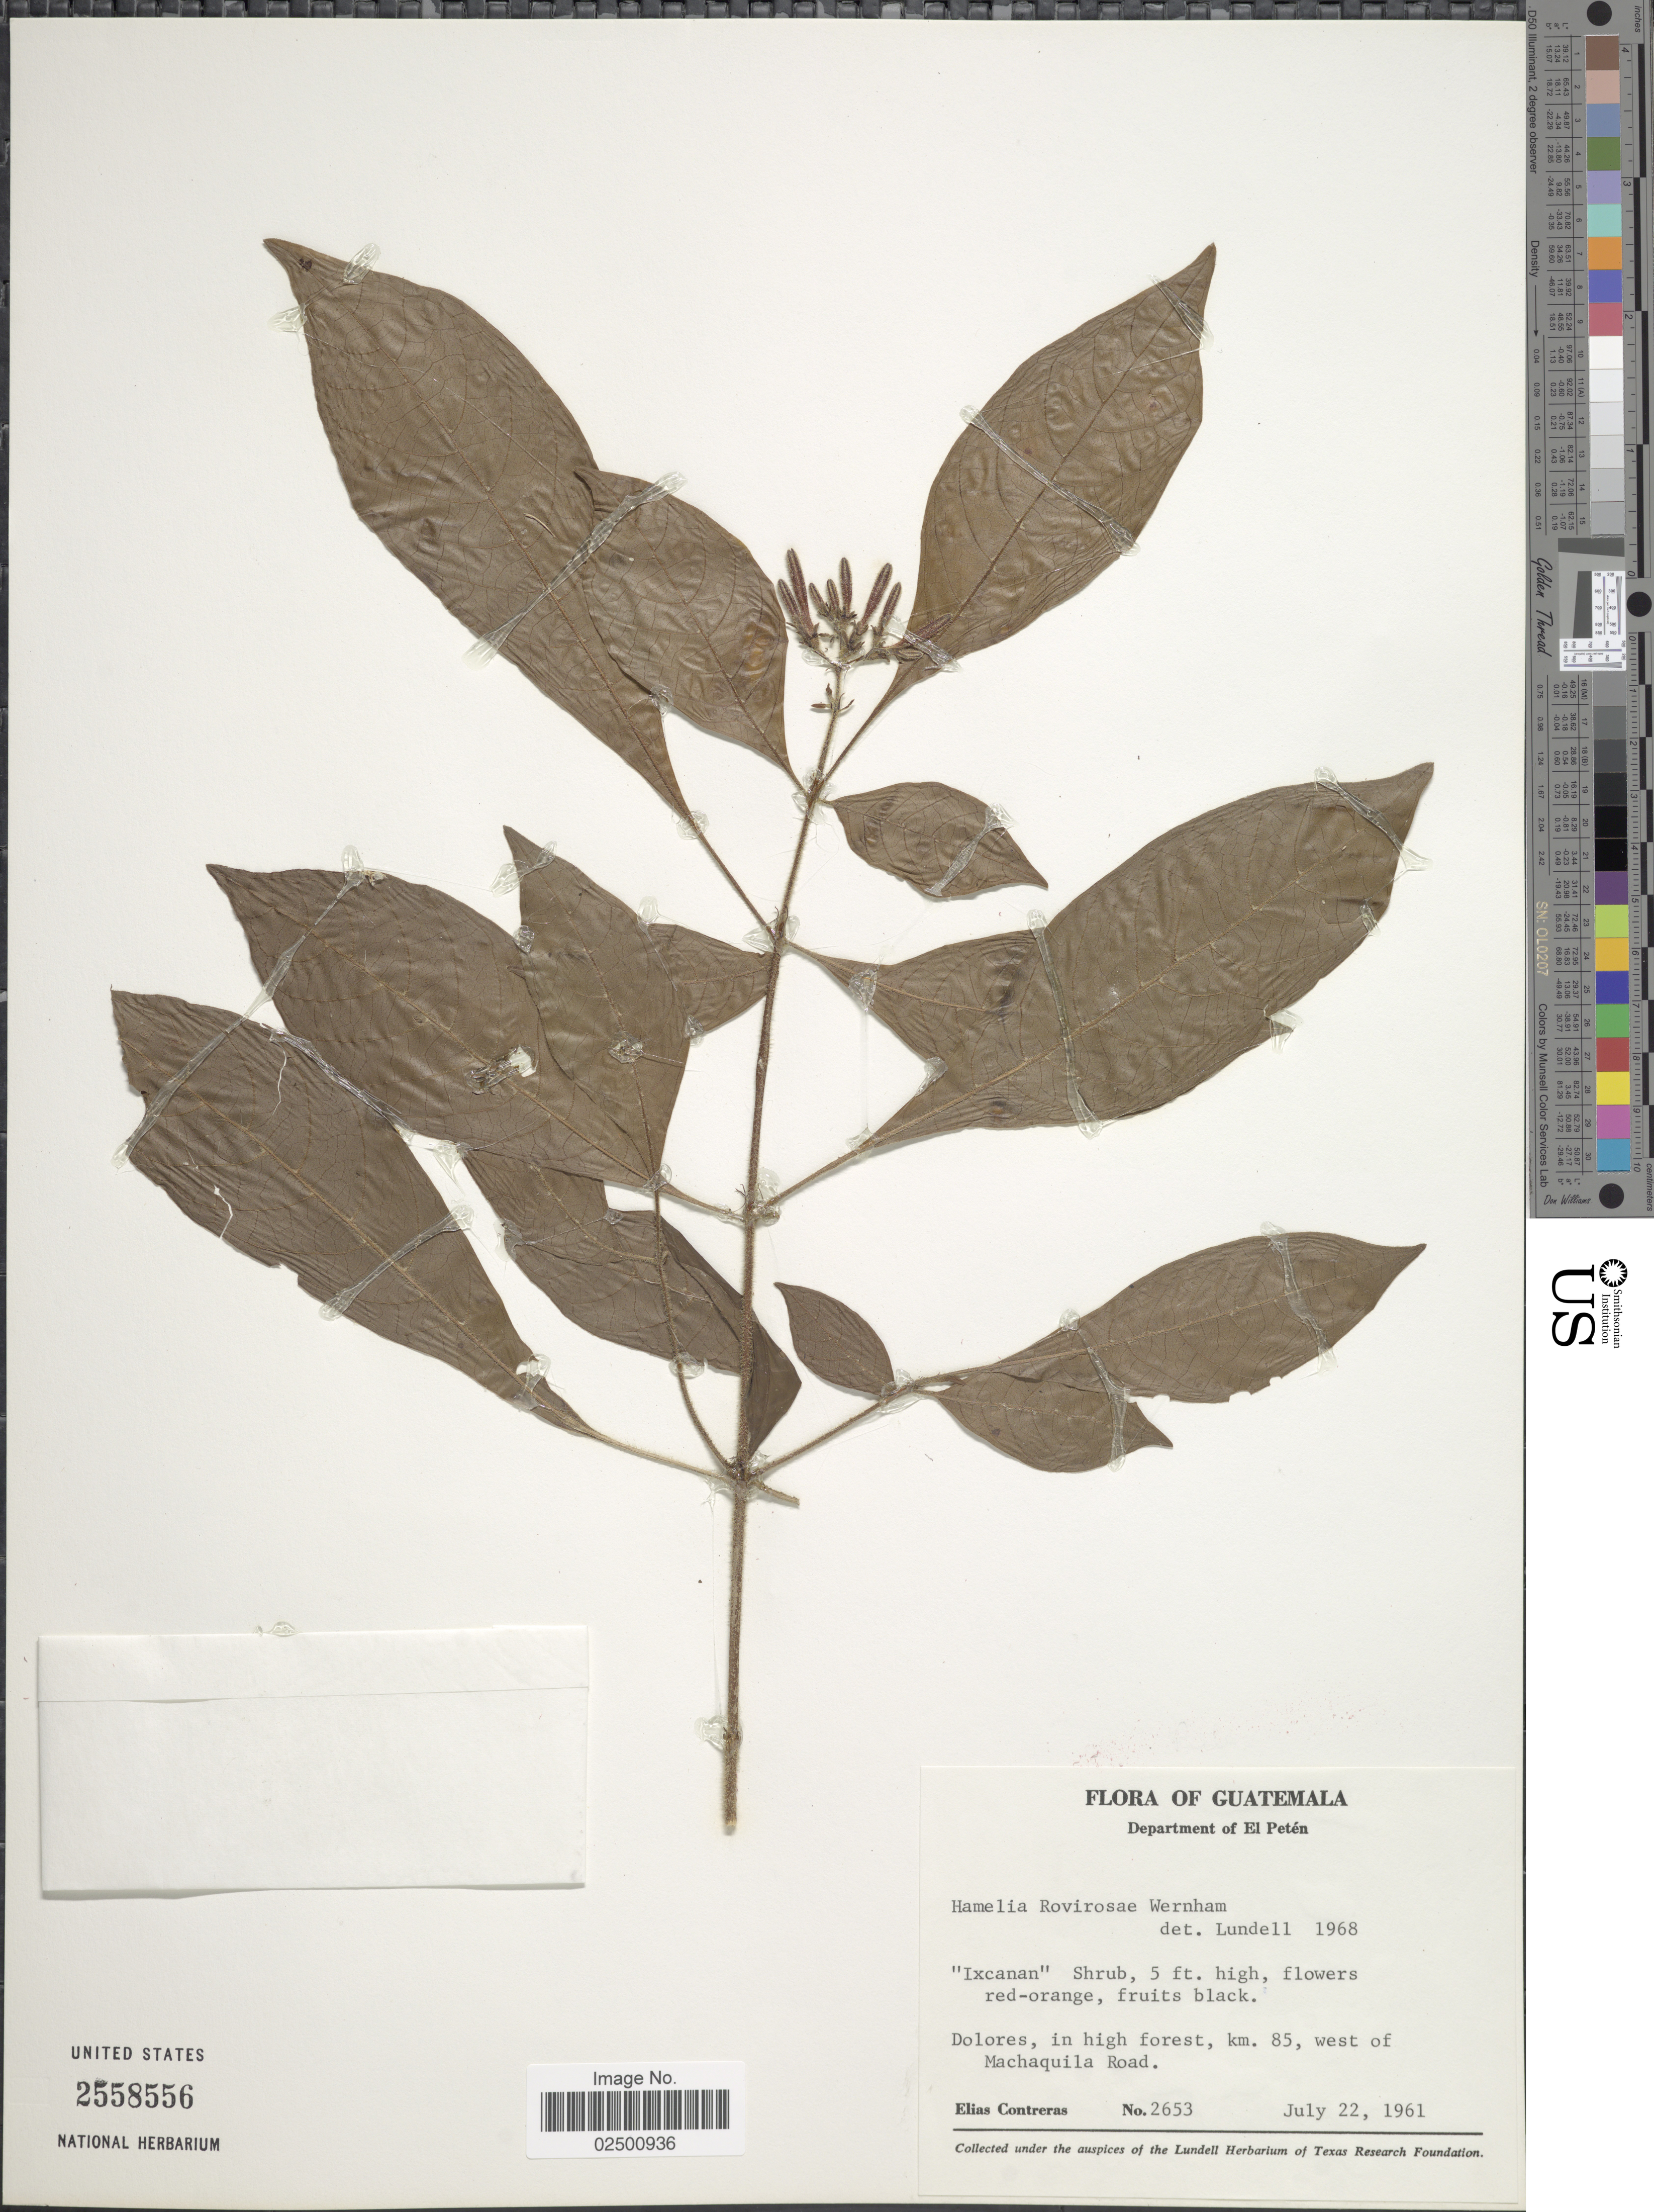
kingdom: Plantae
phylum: Tracheophyta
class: Magnoliopsida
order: Gentianales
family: Rubiaceae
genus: Hamelia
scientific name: Hamelia rovirosae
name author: Wernham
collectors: E. Contreras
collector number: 2653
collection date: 1961-07-22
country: Guatemala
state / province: El Petén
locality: Department of El Peten. Dolores, on high forest, km. 85, west of Machaquila Road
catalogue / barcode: US 2558556